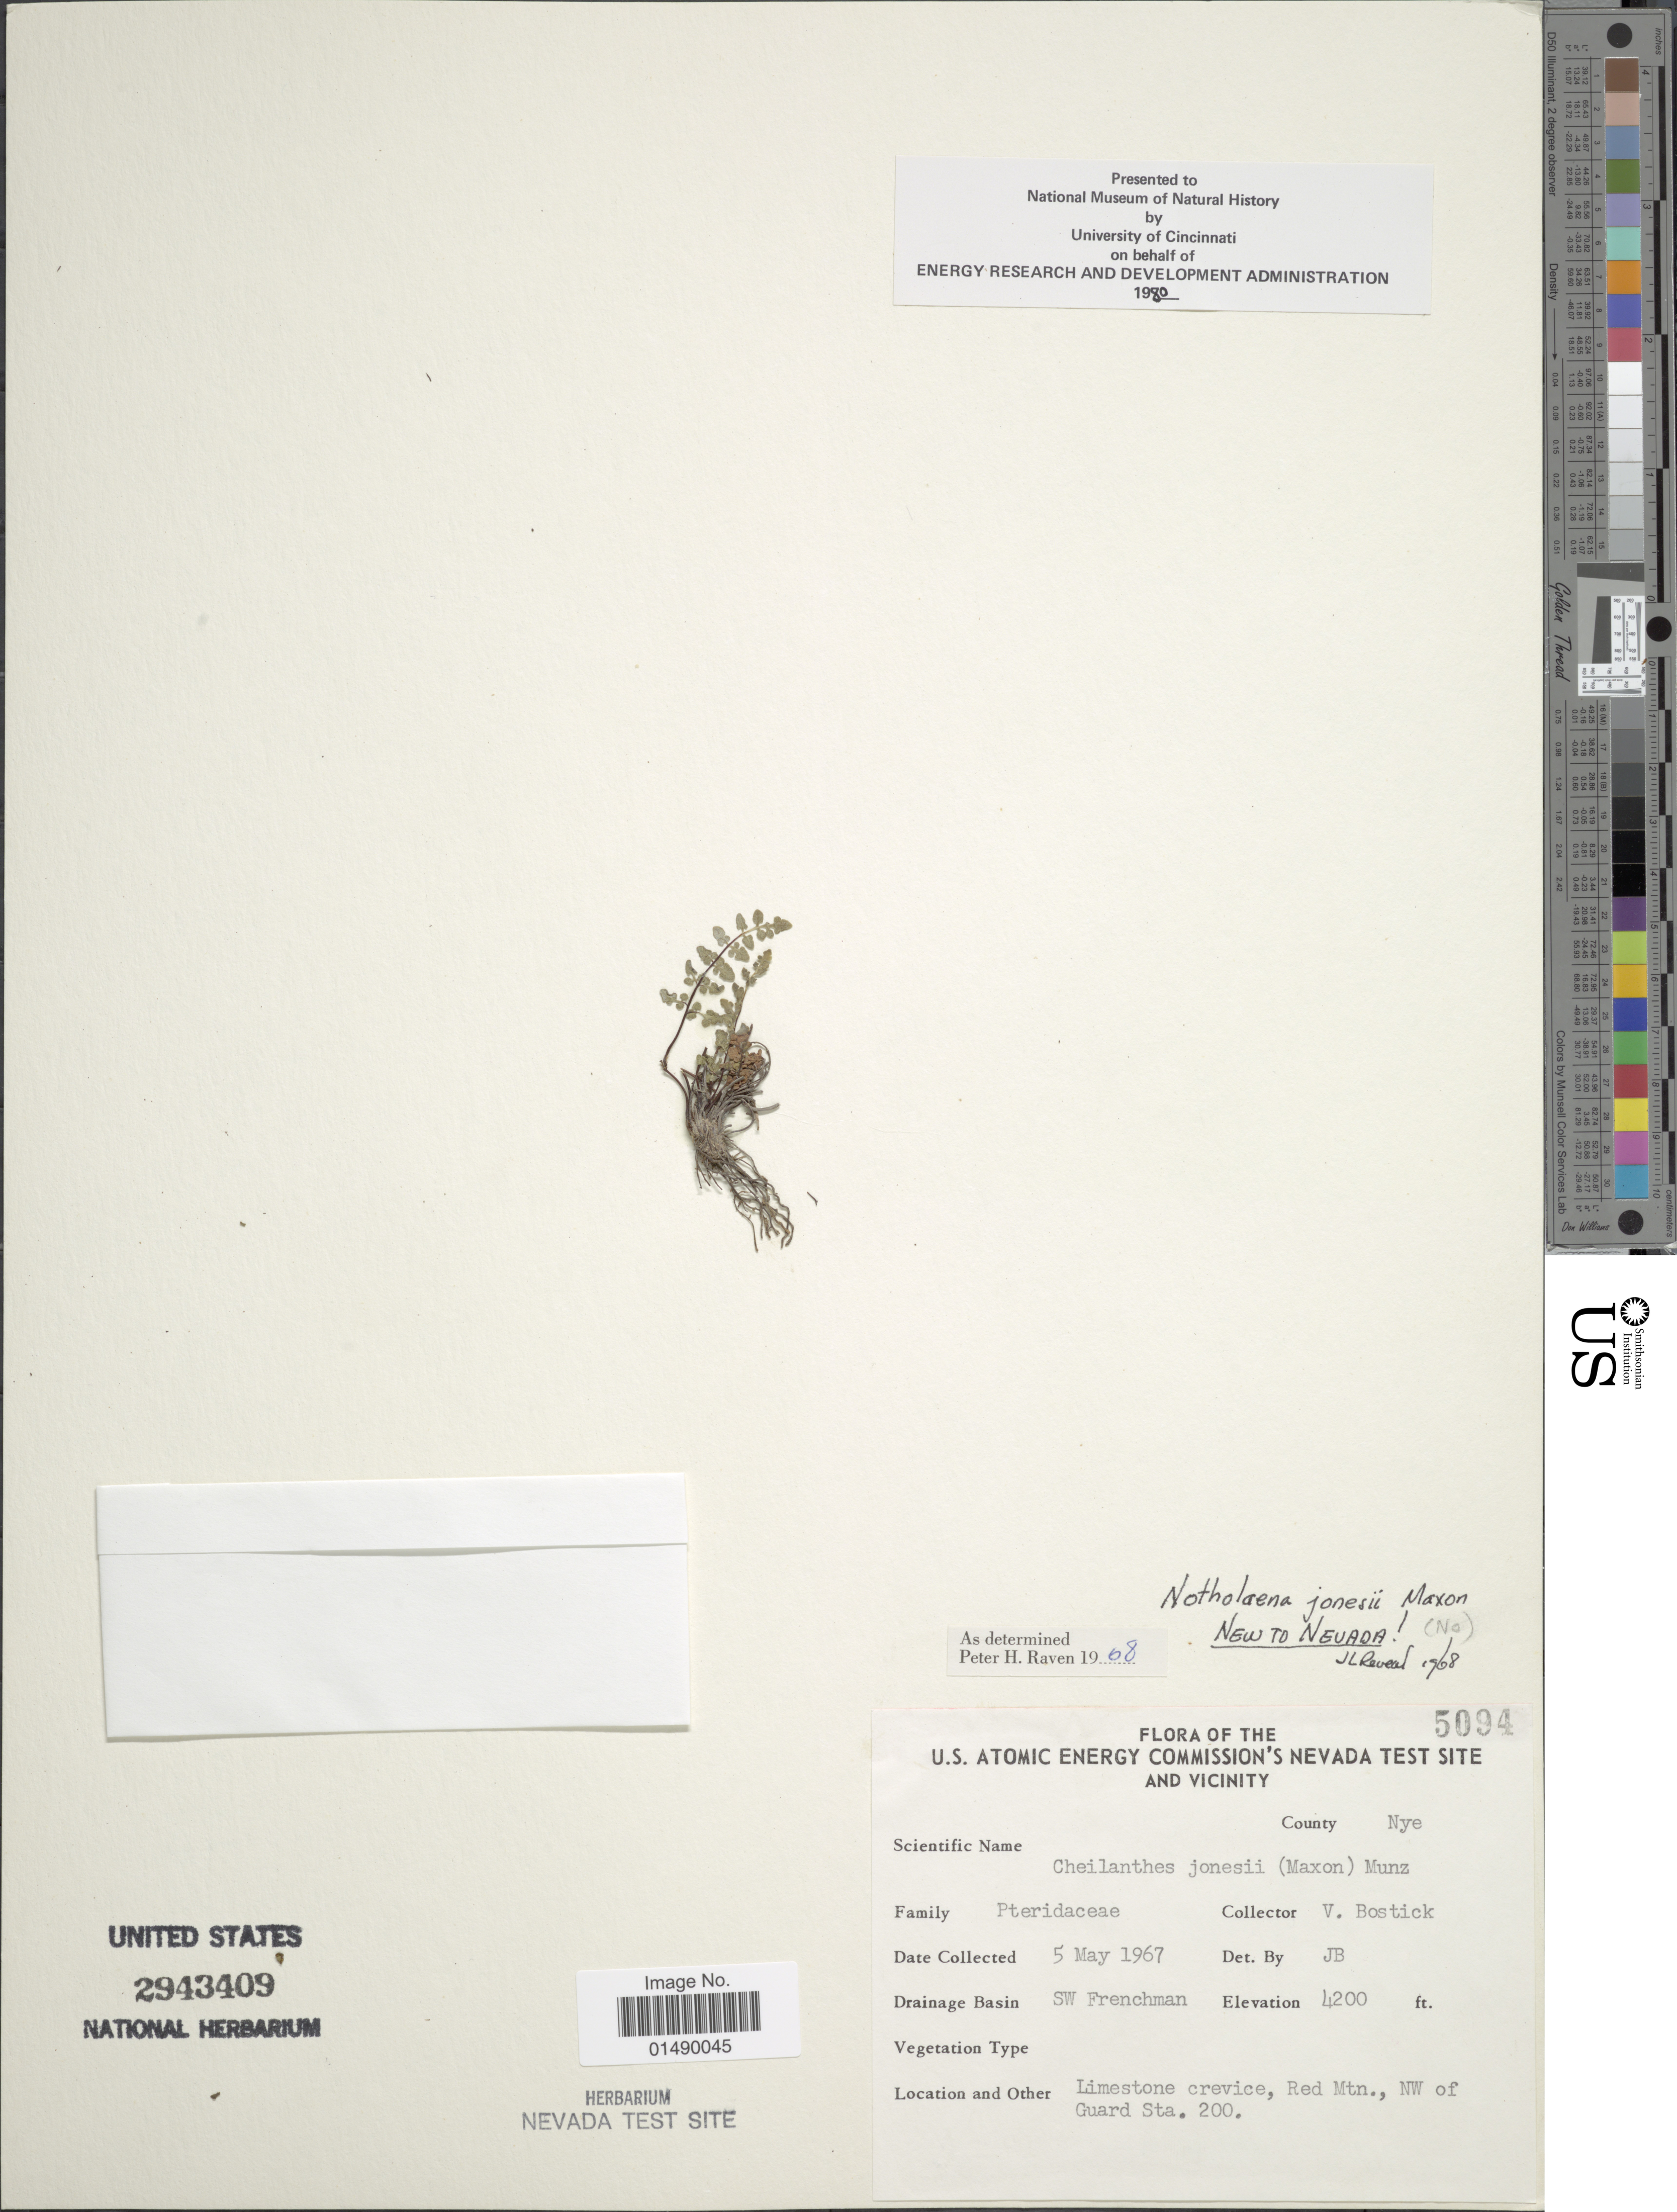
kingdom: Plantae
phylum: Tracheophyta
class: Polypodiopsida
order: Polypodiales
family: Pteridaceae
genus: Argyrochosma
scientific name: Argyrochosma jonesii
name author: (Maxon) Windham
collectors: V. Bostick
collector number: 5094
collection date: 1967-05-05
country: United States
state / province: Nevada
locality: Nevada test Site and Vicinity, County Nye, SW Frenchman, limestone crevicem Red Mtn, NW of Guard Sta. 200.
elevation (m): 1280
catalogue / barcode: US 2943409